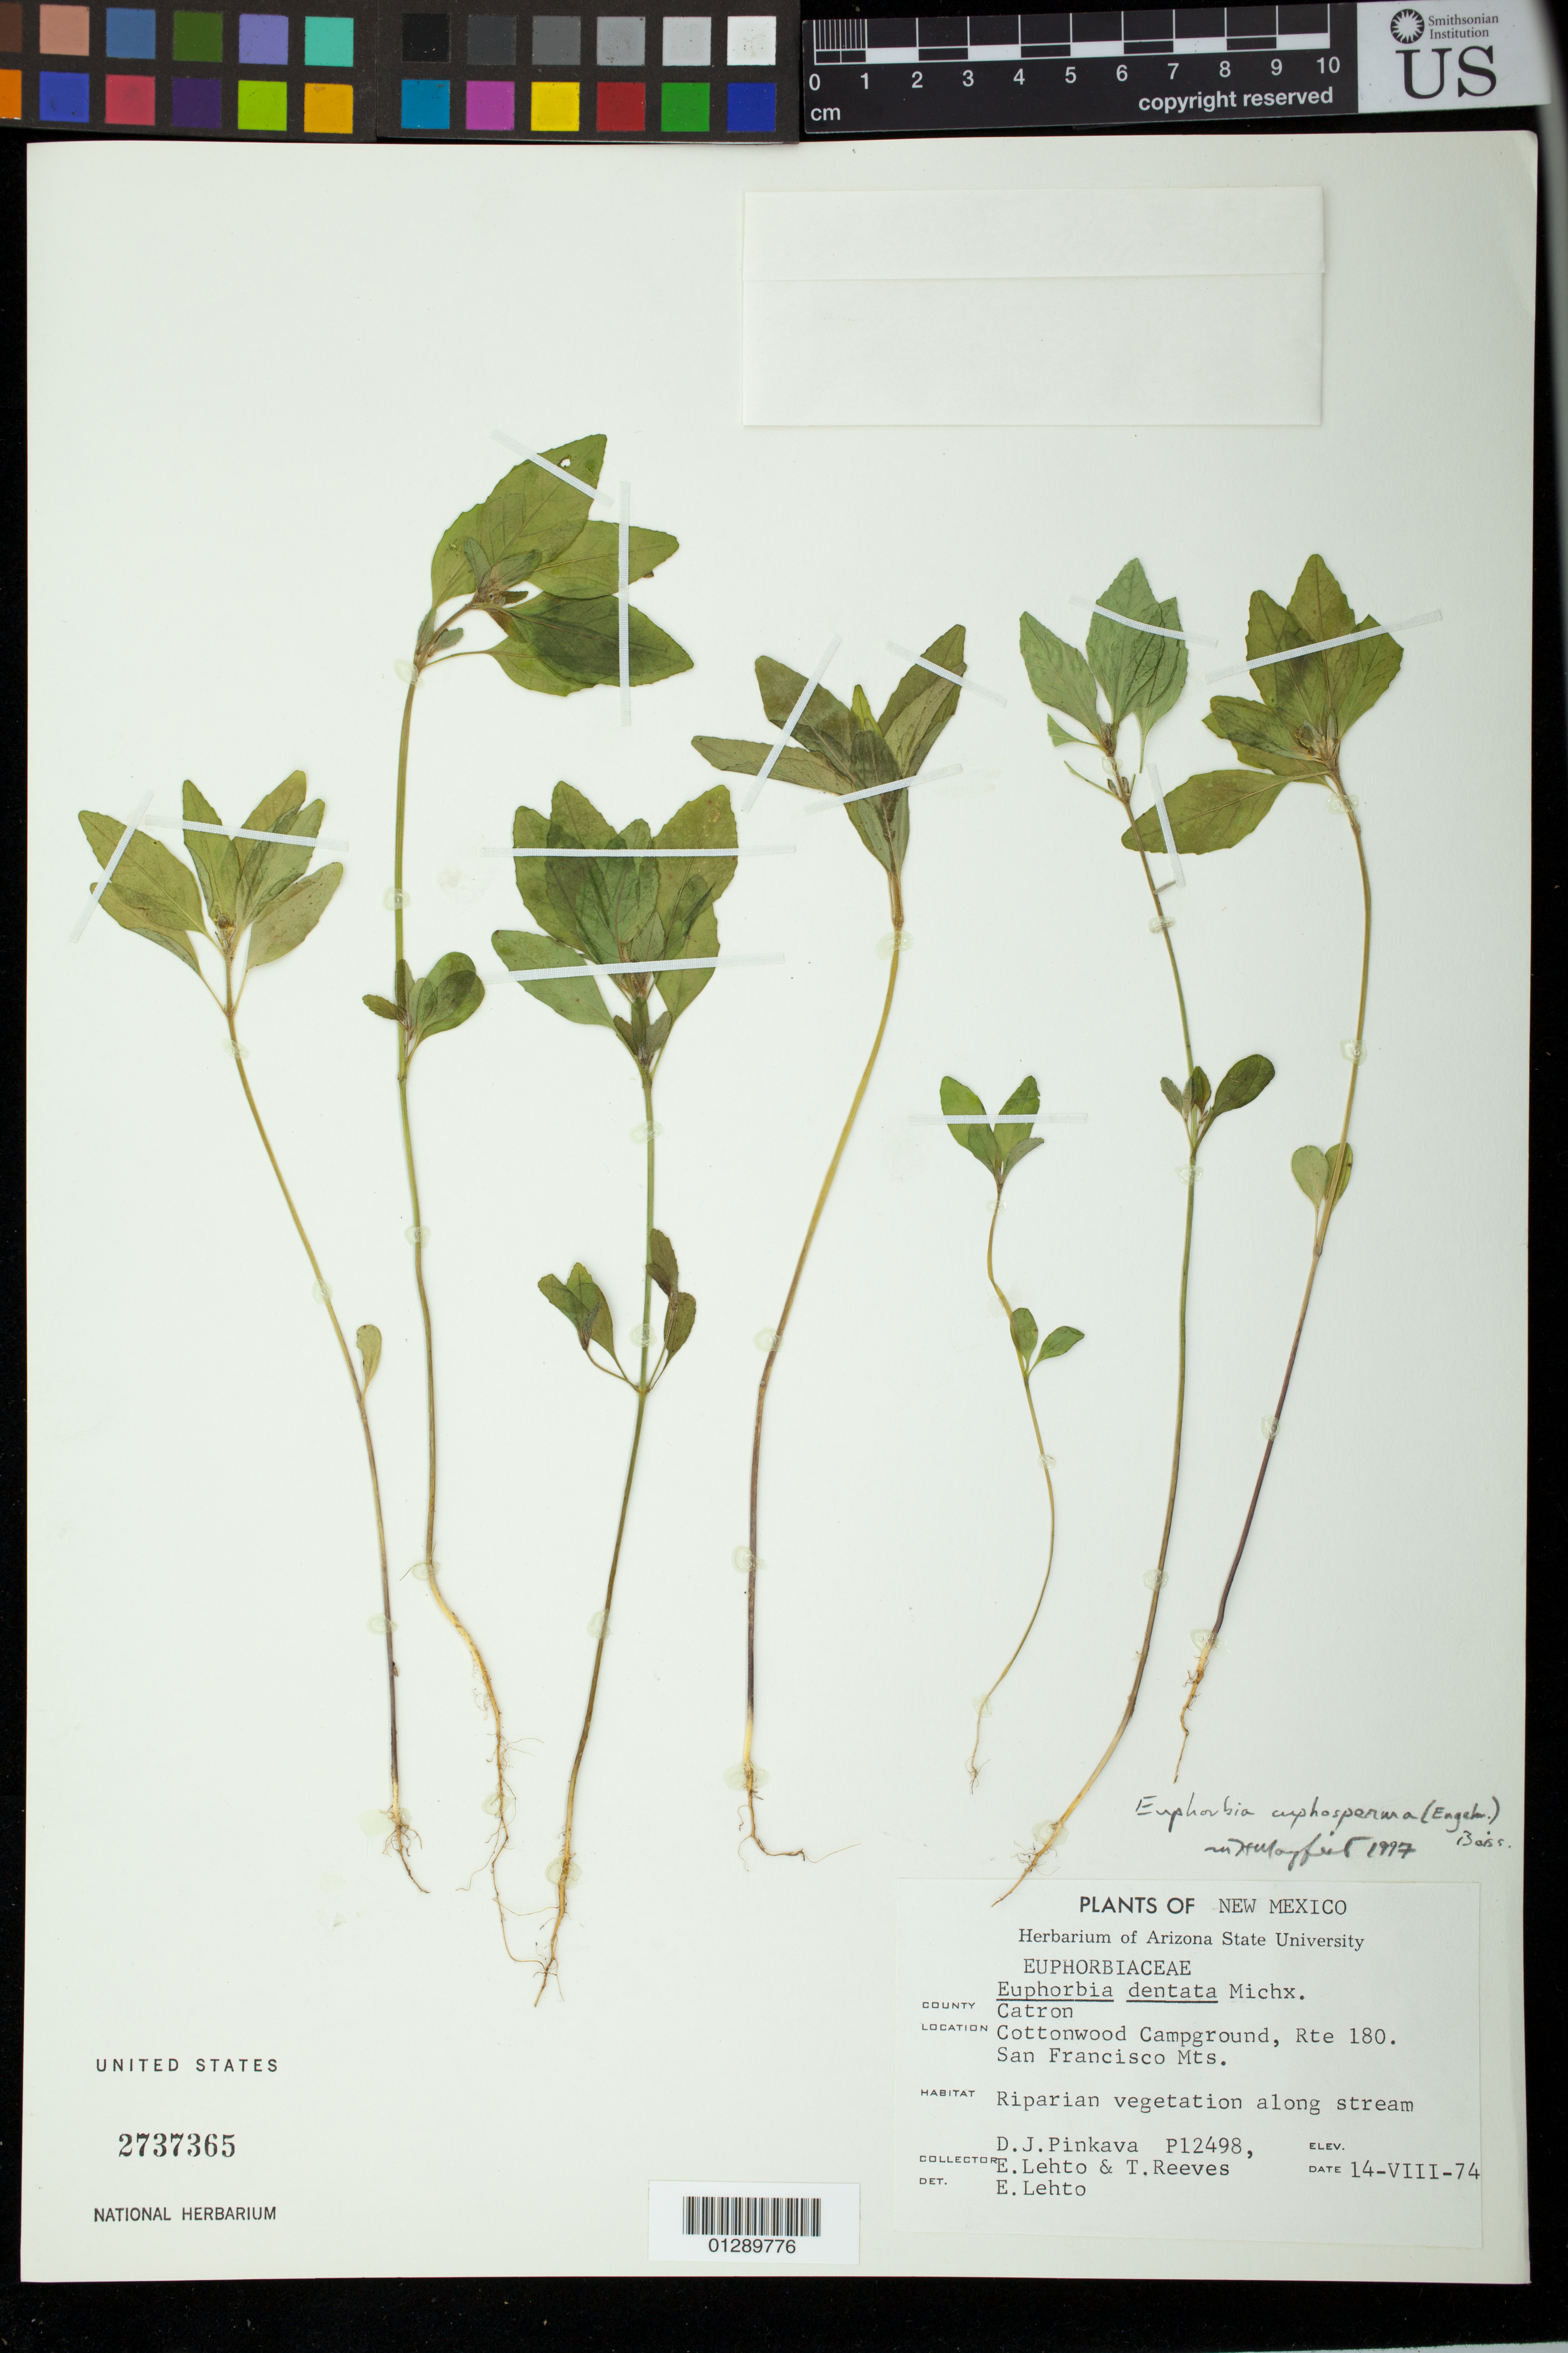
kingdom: Plantae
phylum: Tracheophyta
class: Magnoliopsida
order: Malpighiales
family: Euphorbiaceae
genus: Euphorbia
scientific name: Euphorbia cuphosperma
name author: (Engelm.) Boiss.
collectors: D. J. Pinkava & E. Lehto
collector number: P12498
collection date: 1974-08-14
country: United States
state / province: New Mexico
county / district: Catron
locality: Cottonwood Campground, Rte 180. San Francisko Mountains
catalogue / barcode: US 2737365